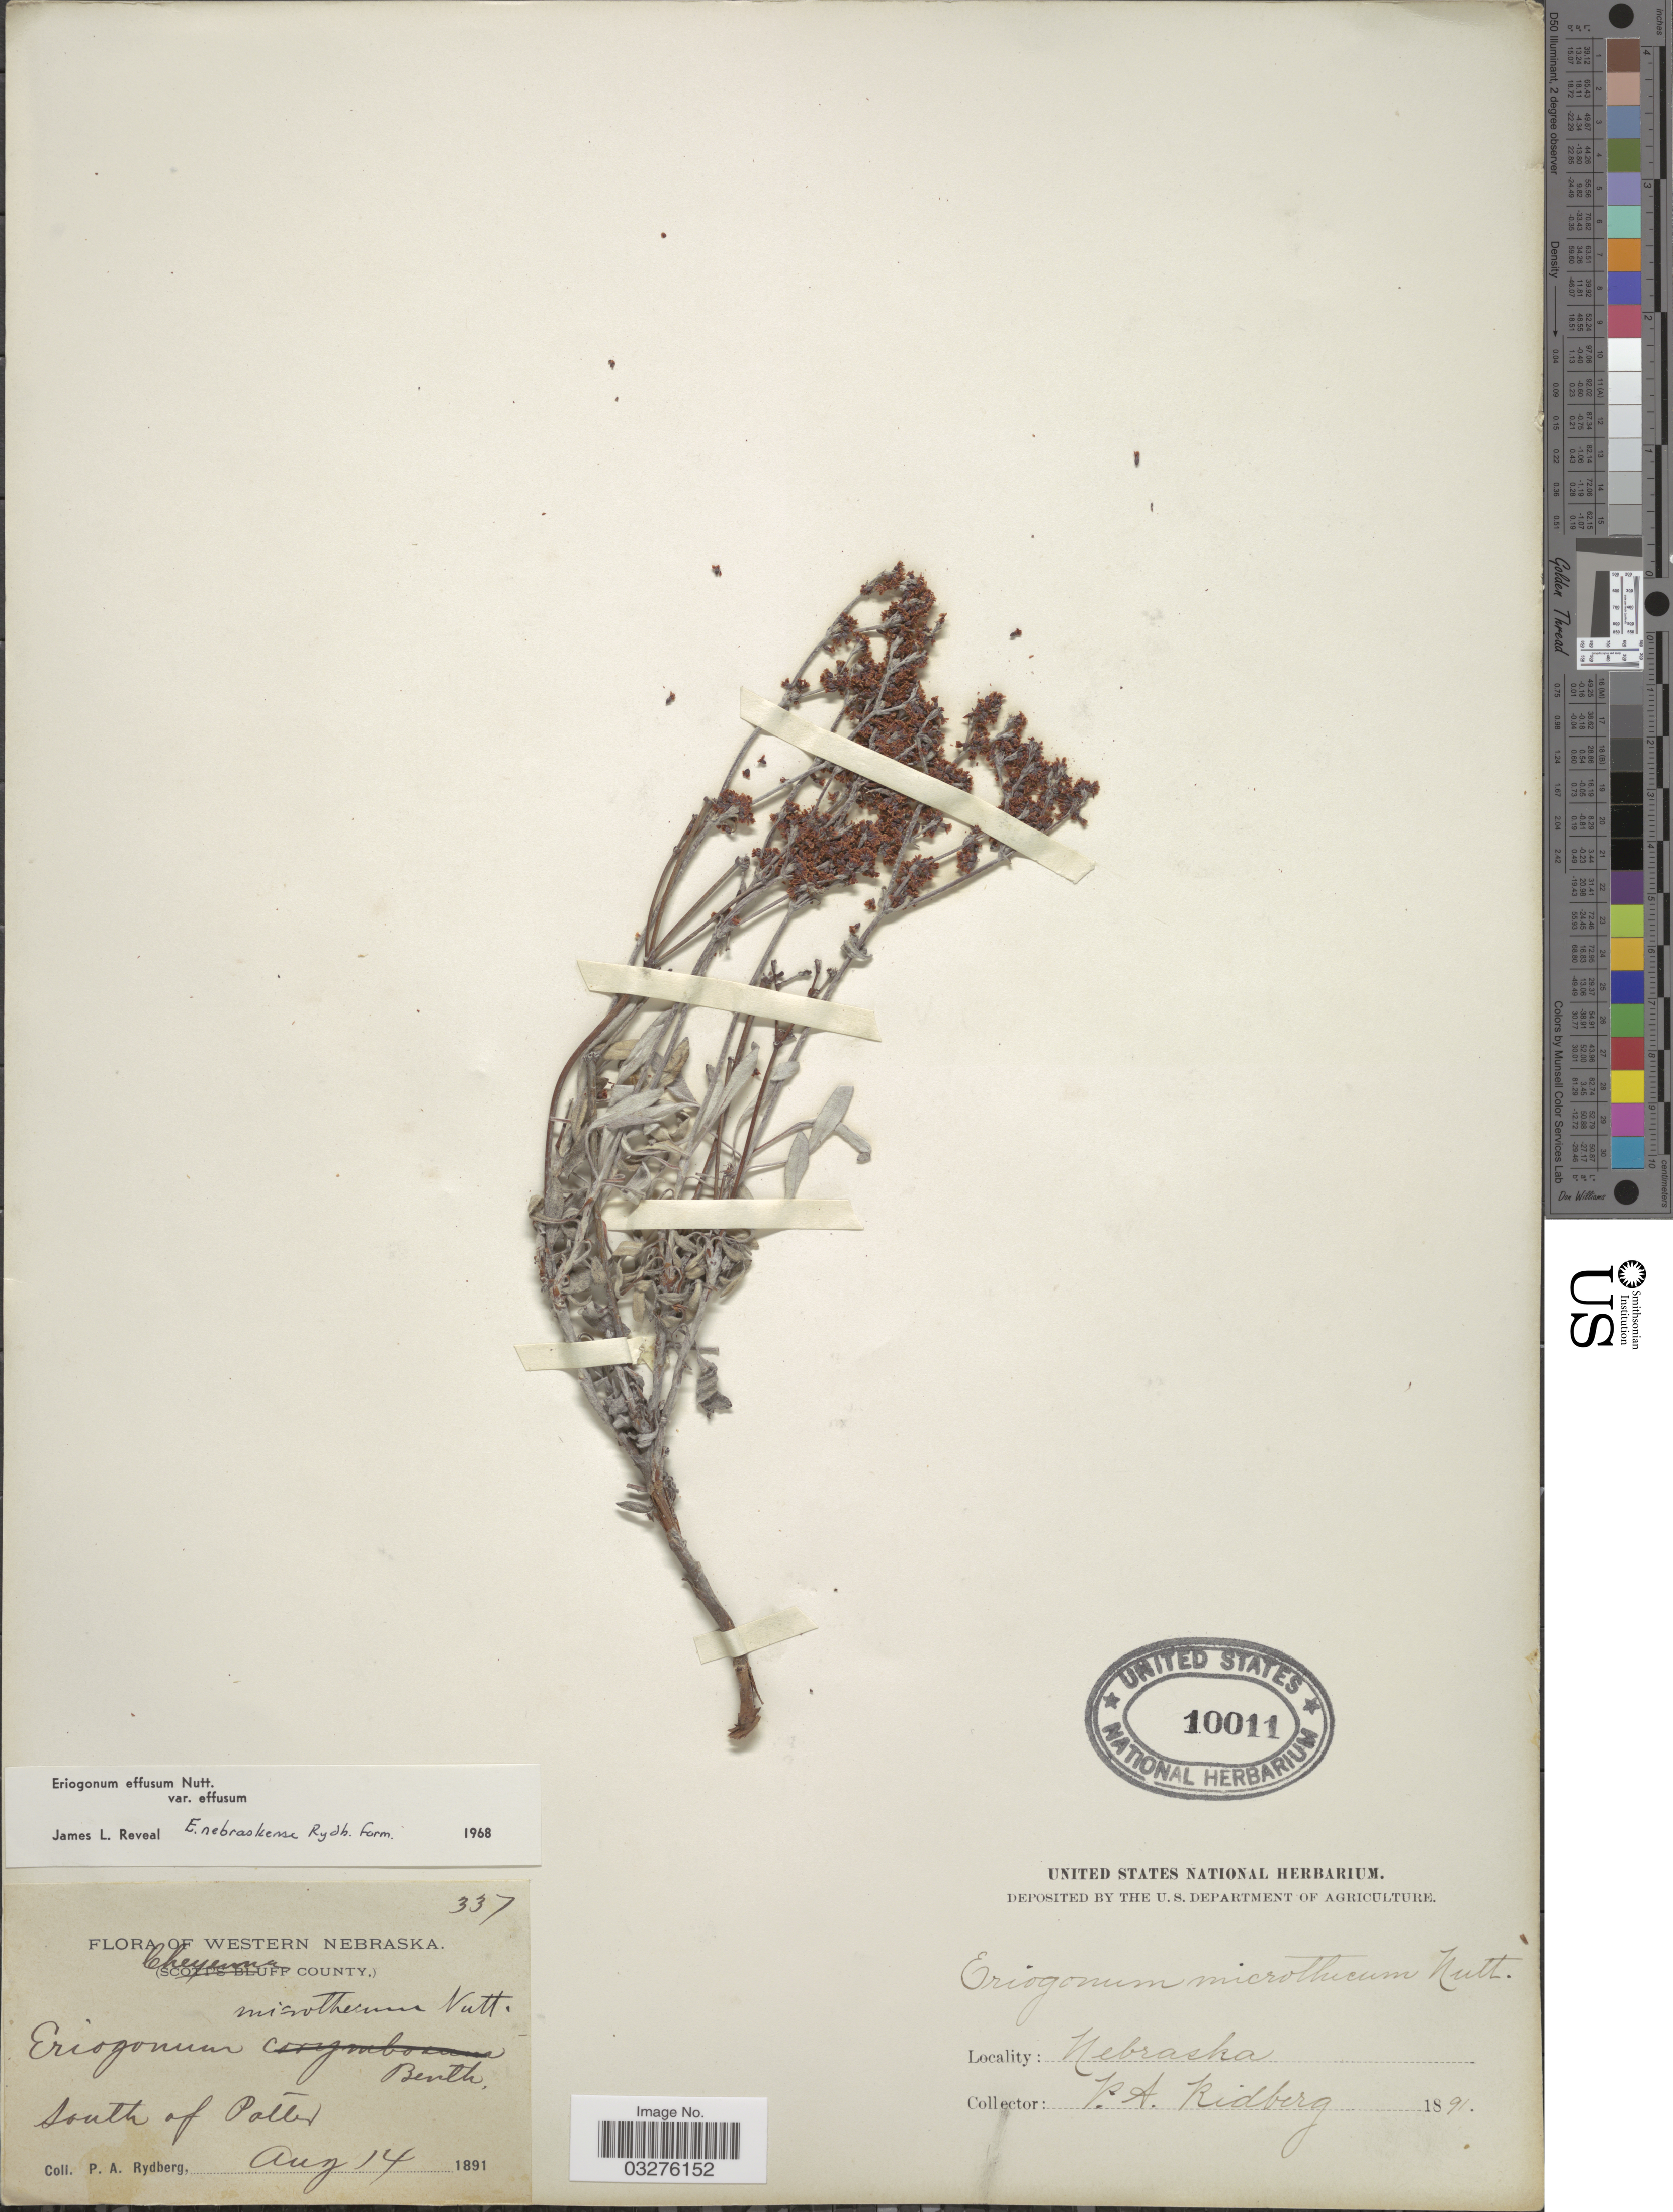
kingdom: Plantae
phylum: Tracheophyta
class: Magnoliopsida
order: Caryophyllales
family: Polygonaceae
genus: Eriogonum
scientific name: Eriogonum effusum var. effusum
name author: Nutt.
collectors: P. A. Rydberg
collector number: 337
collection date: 1891-08-14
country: United States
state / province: Nebraska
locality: Western Nebraska. (Cheyenne County.), south of Potter.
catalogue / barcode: US 10011